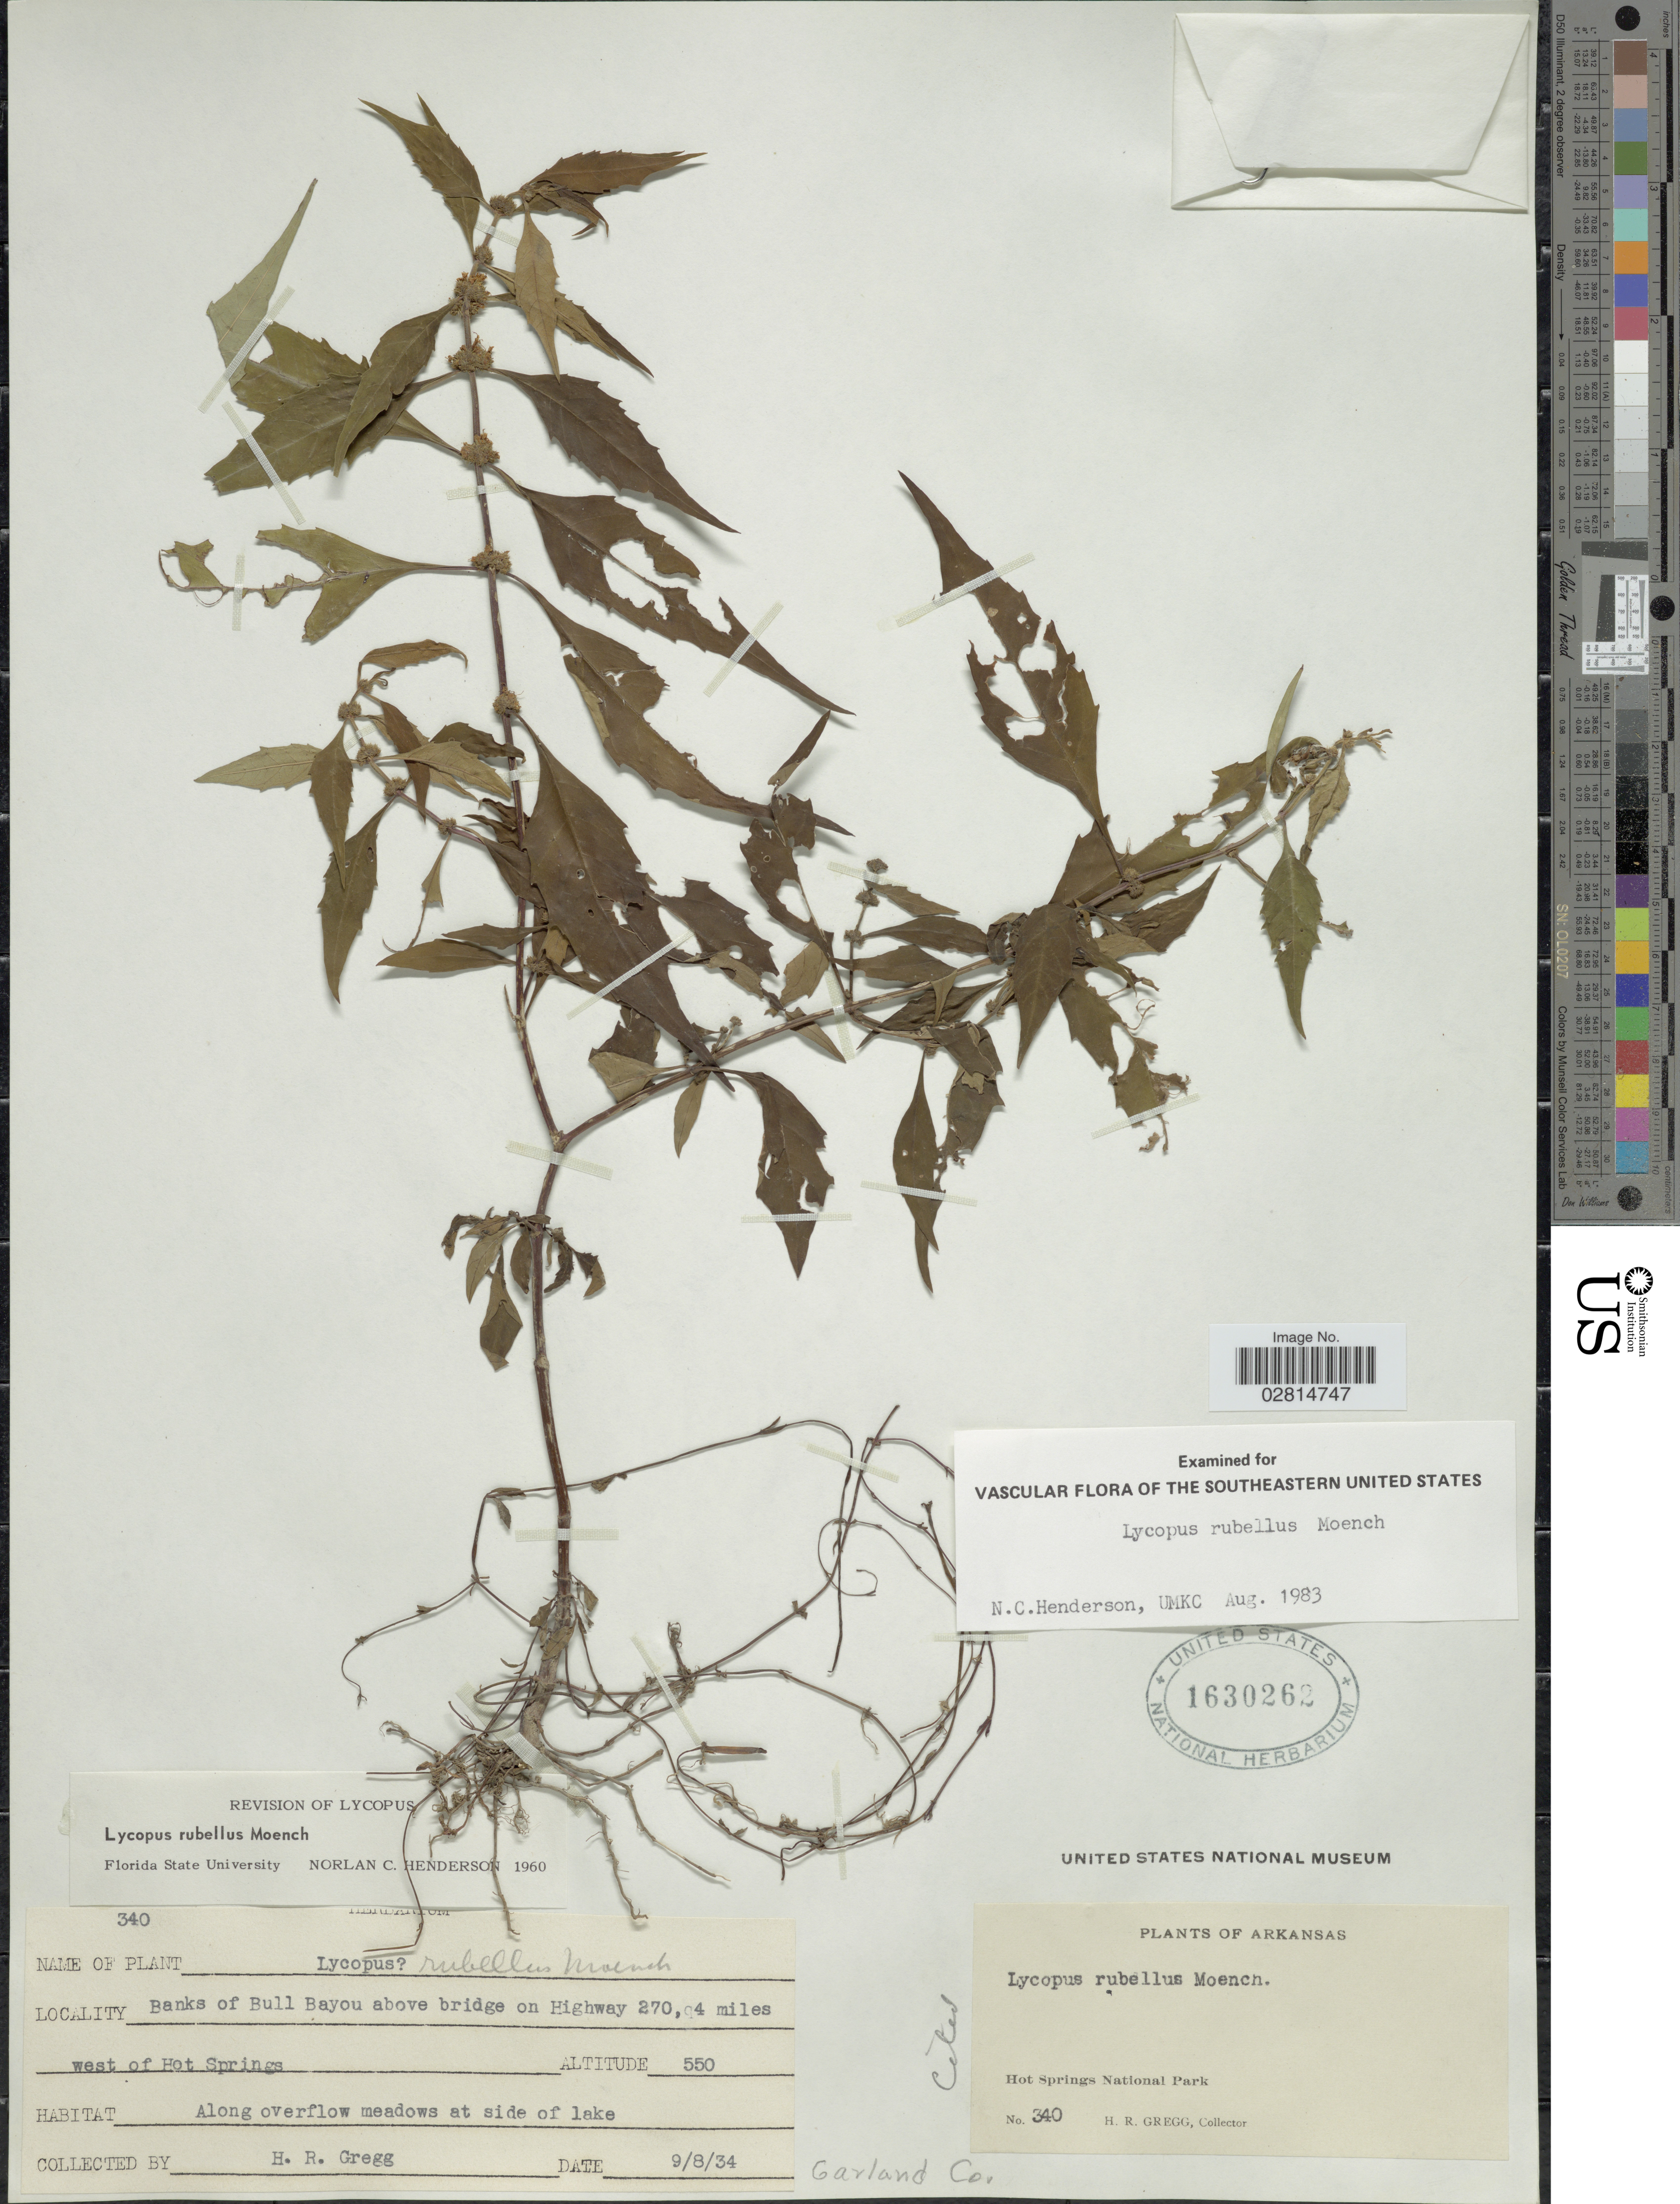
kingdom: Plantae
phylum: Tracheophyta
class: Magnoliopsida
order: Lamiales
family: Lamiaceae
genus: Lycopus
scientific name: Lycopus rubellus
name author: Moench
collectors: H. Gregg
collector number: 340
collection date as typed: Transcribed d/m/y: 8/9/34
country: United States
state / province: Arkansas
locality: Hot Springs National Park. Banks of Bull Bayou above bridge on Highway 270,q4 miles west of Hot Springs. Graland Co.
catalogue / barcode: US 1630263